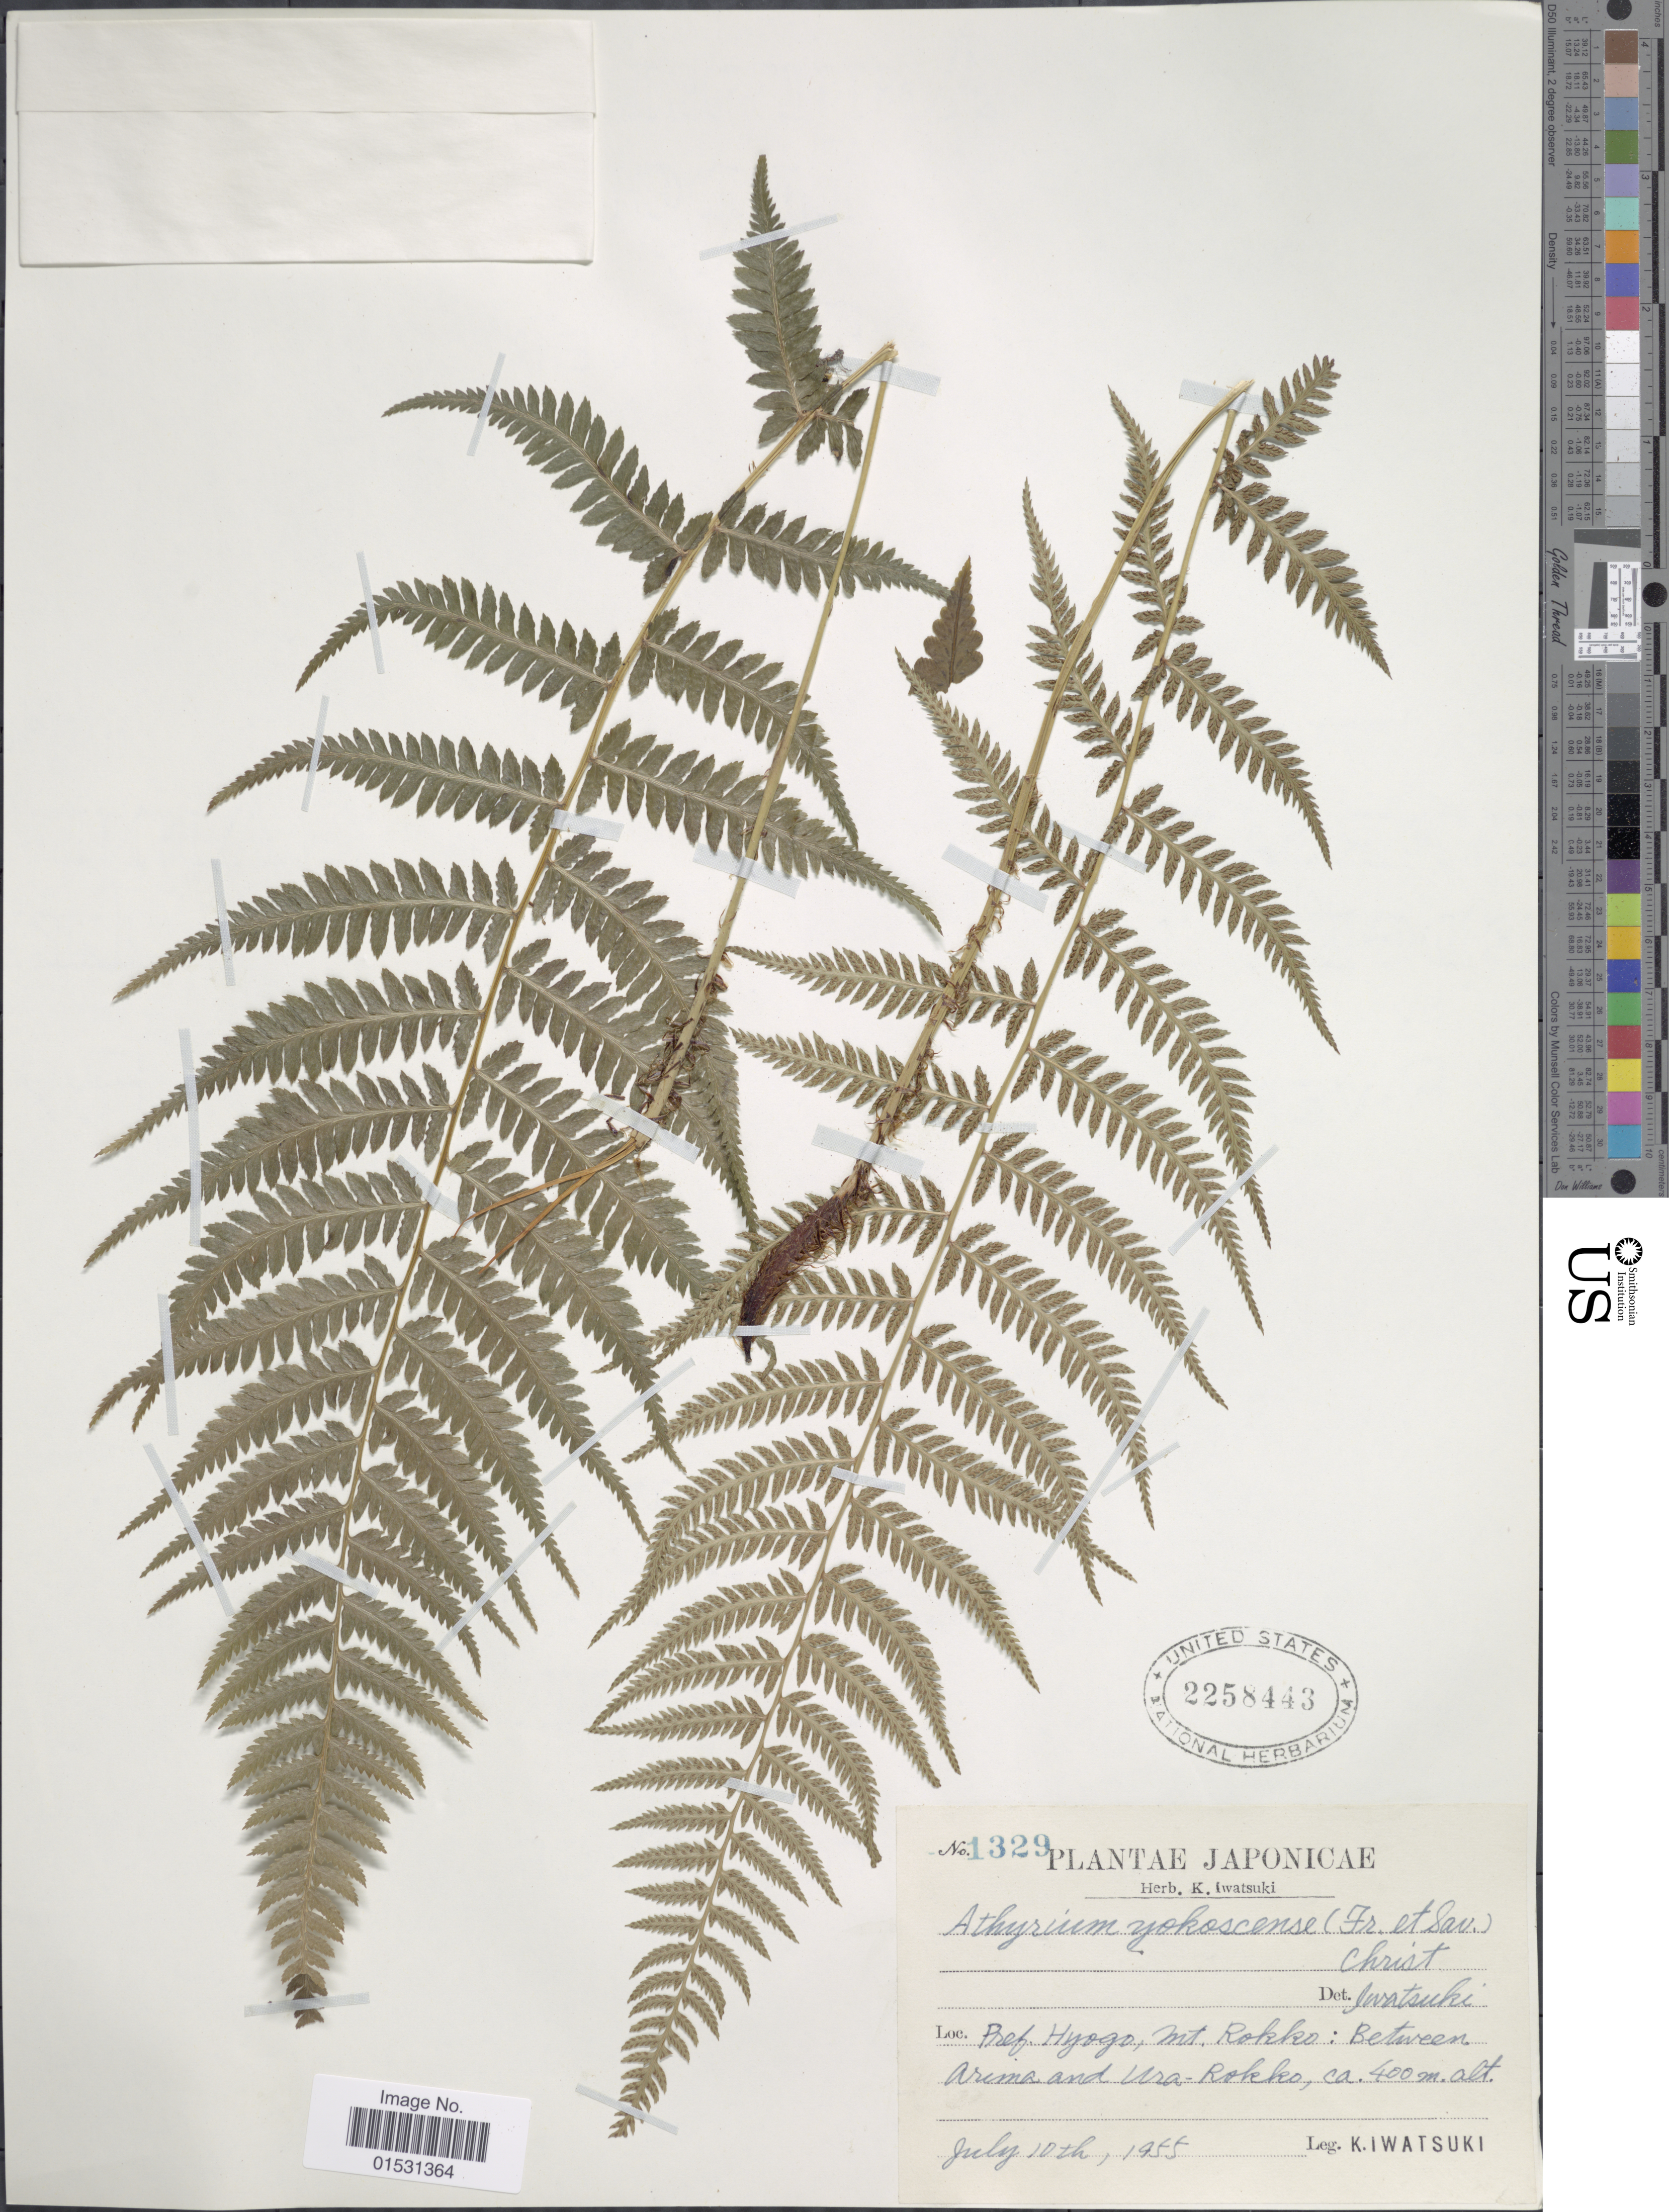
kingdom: Plantae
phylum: Tracheophyta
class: Polypodiopsida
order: Polypodiales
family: Athyriaceae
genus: Athyrium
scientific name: Athyrium yokoscense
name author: (Franch. & Sav.) Christ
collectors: K. Iwatsuki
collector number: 1329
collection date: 1955-07-10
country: Japan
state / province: Hyogo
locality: Japonicae. Pref. Hyogo, Mt. Rokko: Between Arima and Ura-Rokko.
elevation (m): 400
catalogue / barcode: US 2258443